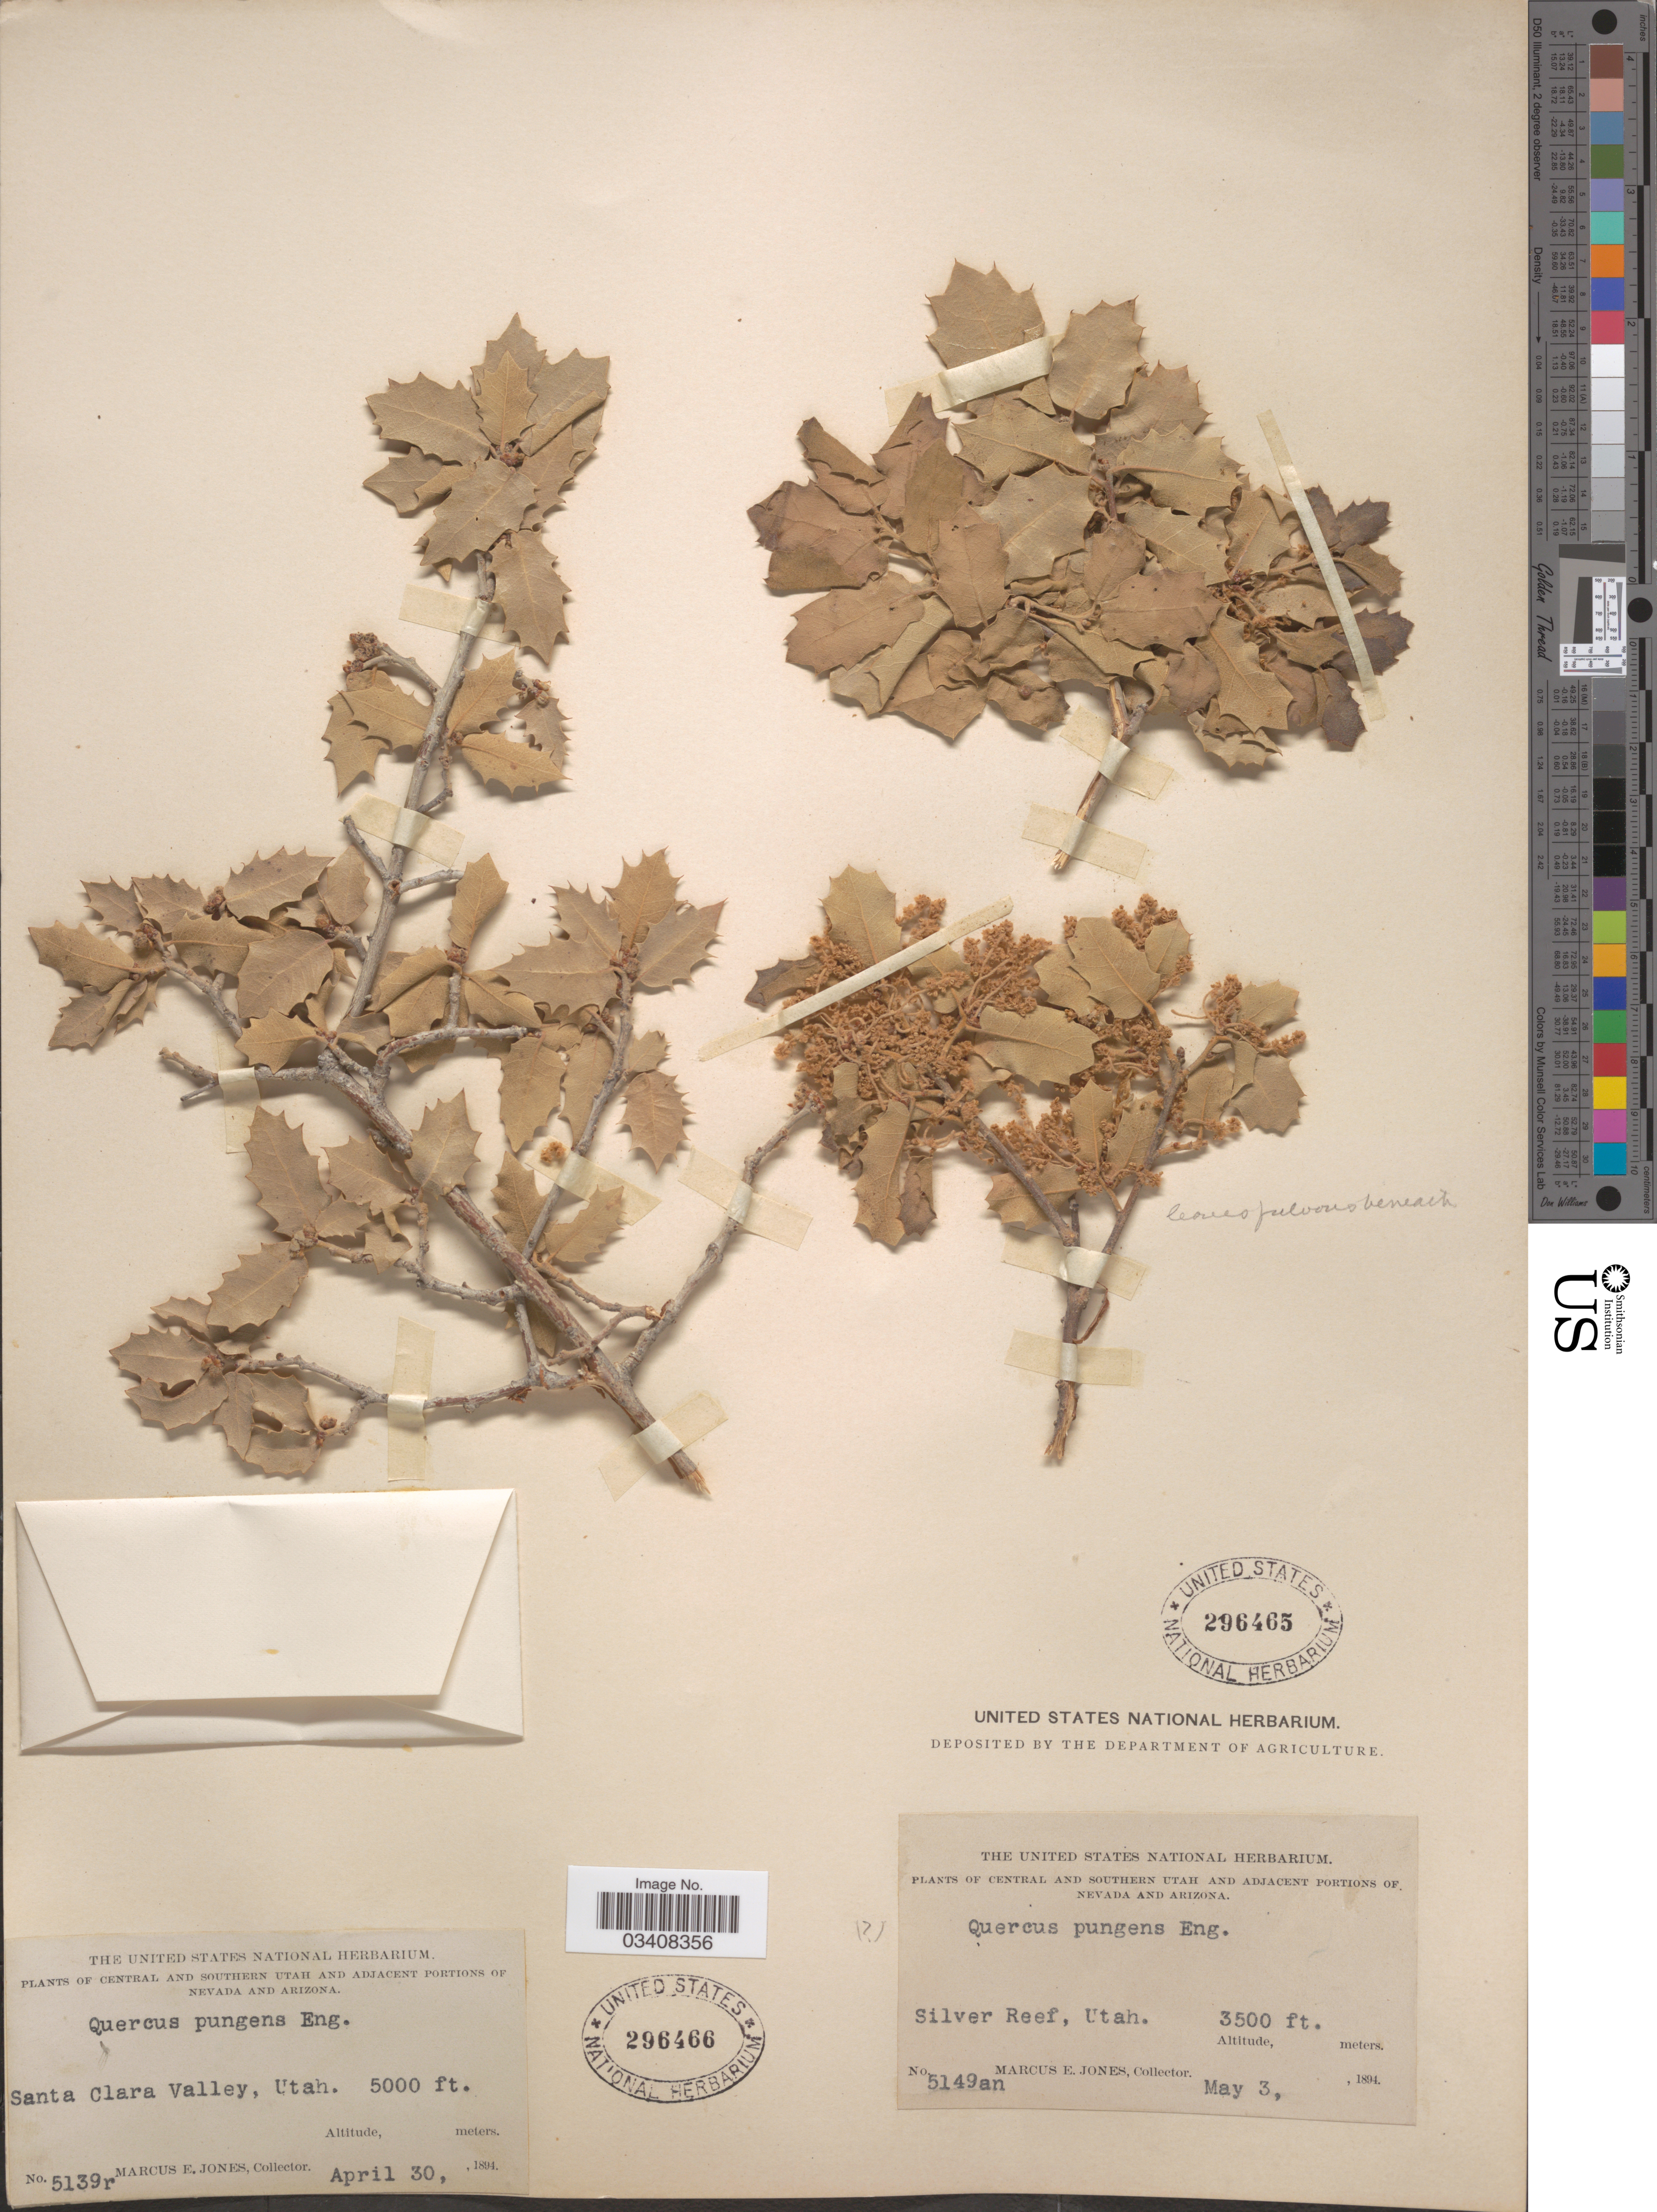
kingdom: Plantae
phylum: Tracheophyta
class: Magnoliopsida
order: Fagales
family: Fagaceae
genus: Quercus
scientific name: Quercus pungens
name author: Liebm.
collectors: M. E. Jones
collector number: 5149 an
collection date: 1894-05-03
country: United States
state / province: Utah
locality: Central and Southern Utah. Silver Reef.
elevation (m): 1067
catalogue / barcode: US 296465